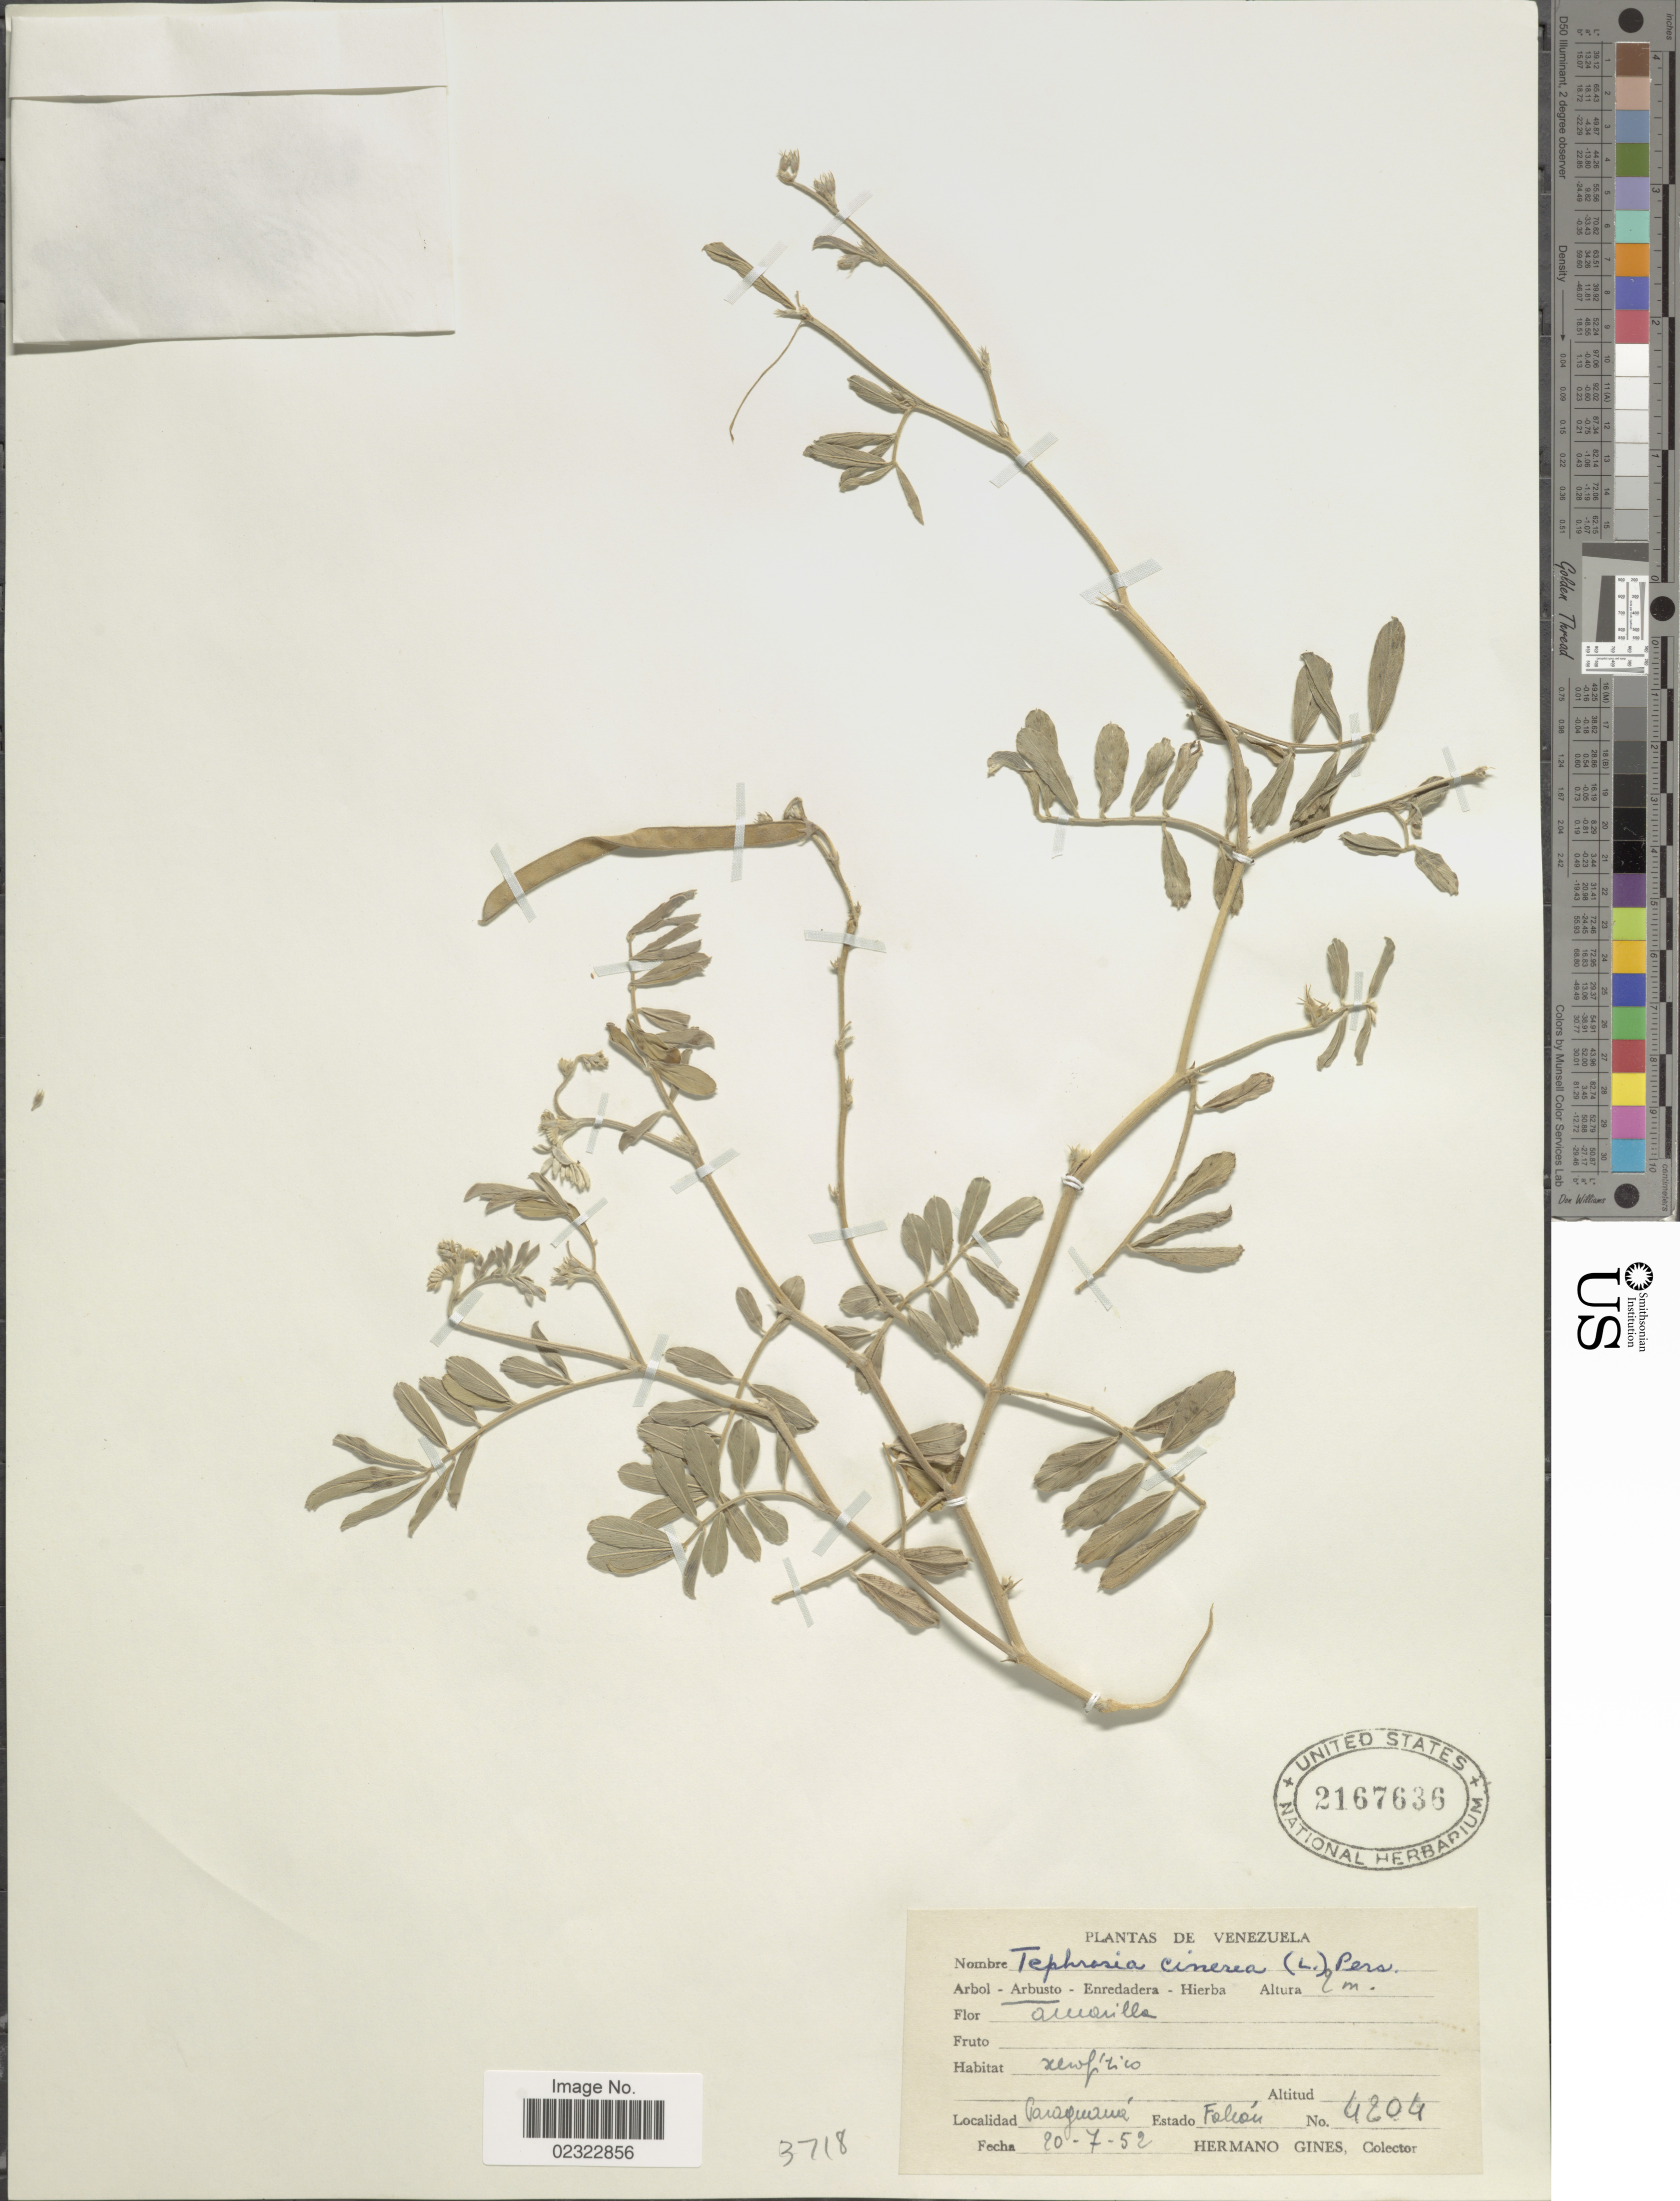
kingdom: Plantae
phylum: Tracheophyta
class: Magnoliopsida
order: Fabales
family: Fabaceae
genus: Tephrosia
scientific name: Tephrosia cinerea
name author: (L.) Pers.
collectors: Bro. Gines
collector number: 4204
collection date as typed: Transcribed d/m/y: 20/7/52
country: Venezuela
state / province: Falcón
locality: Caraquavire, Estado Falcon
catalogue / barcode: US 2167636